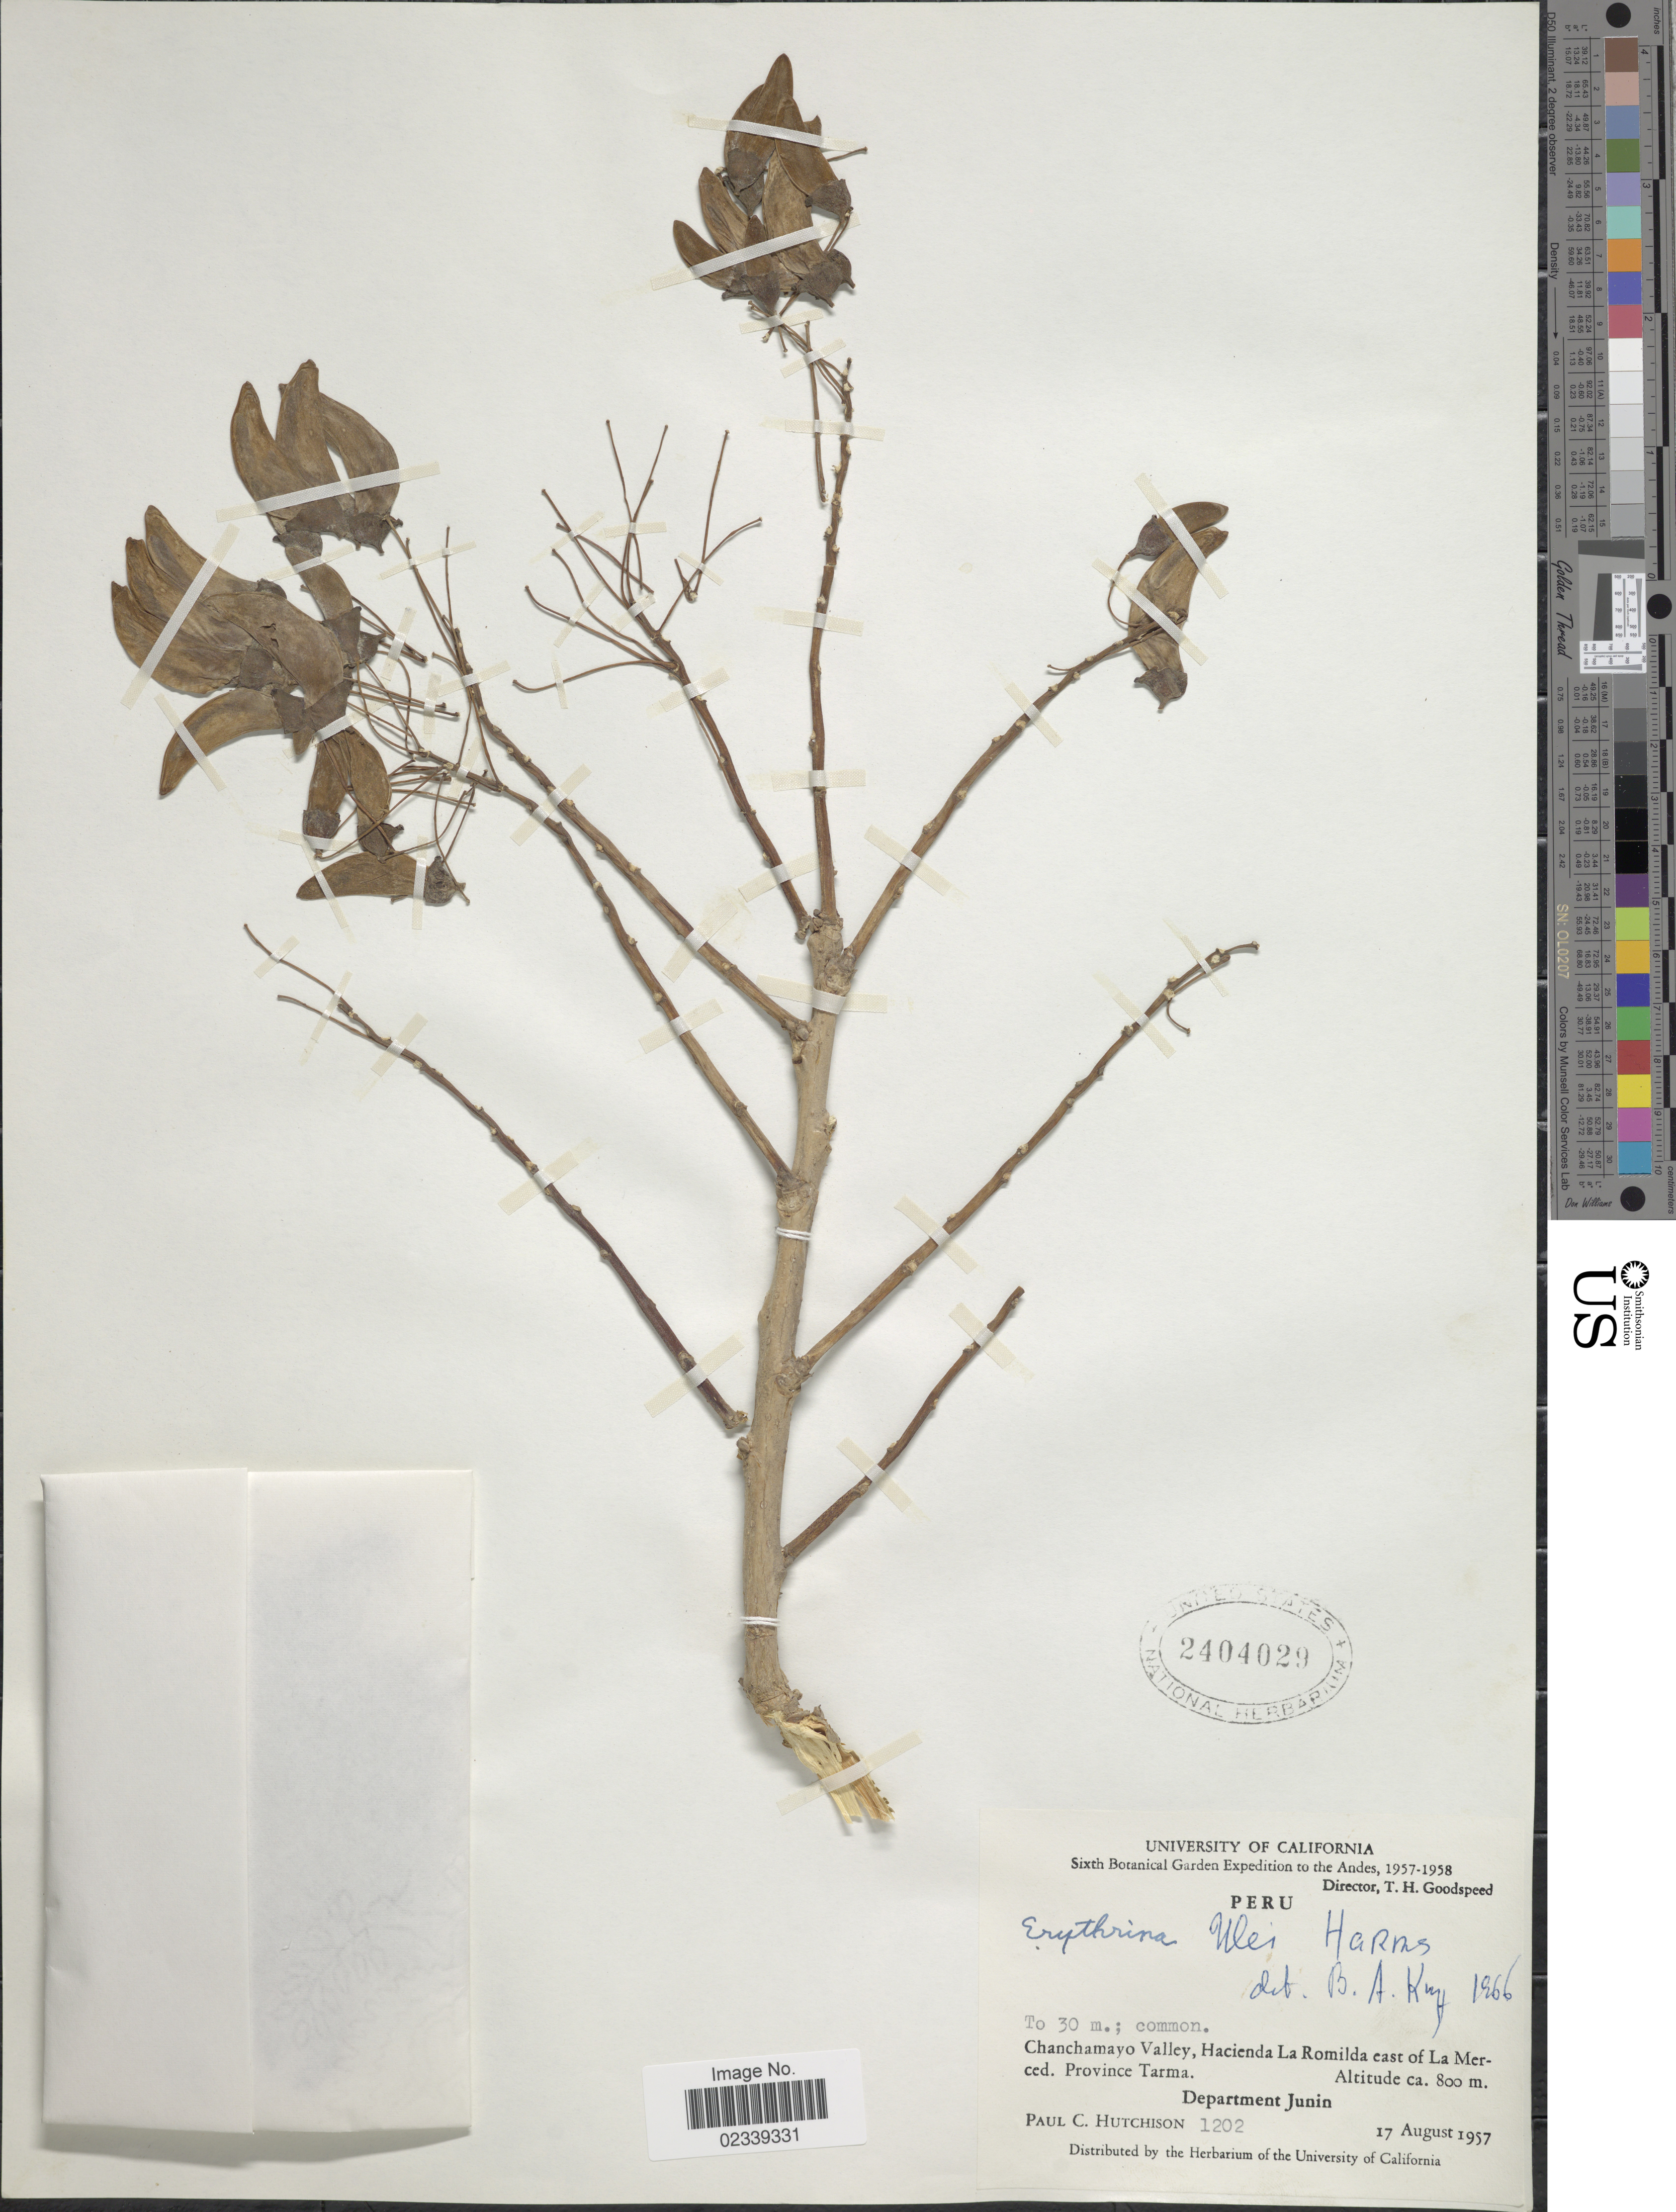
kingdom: Plantae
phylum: Tracheophyta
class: Magnoliopsida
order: Fabales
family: Fabaceae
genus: Erythrina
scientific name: Erythrina ulei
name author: Harms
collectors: P. C. Hutchison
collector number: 1202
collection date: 1957-08-17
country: Peru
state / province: Junín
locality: Chanchamayo Valley, Hacienda La Romilda east of La Merced, Province Tarma.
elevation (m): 800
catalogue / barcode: US 2404029